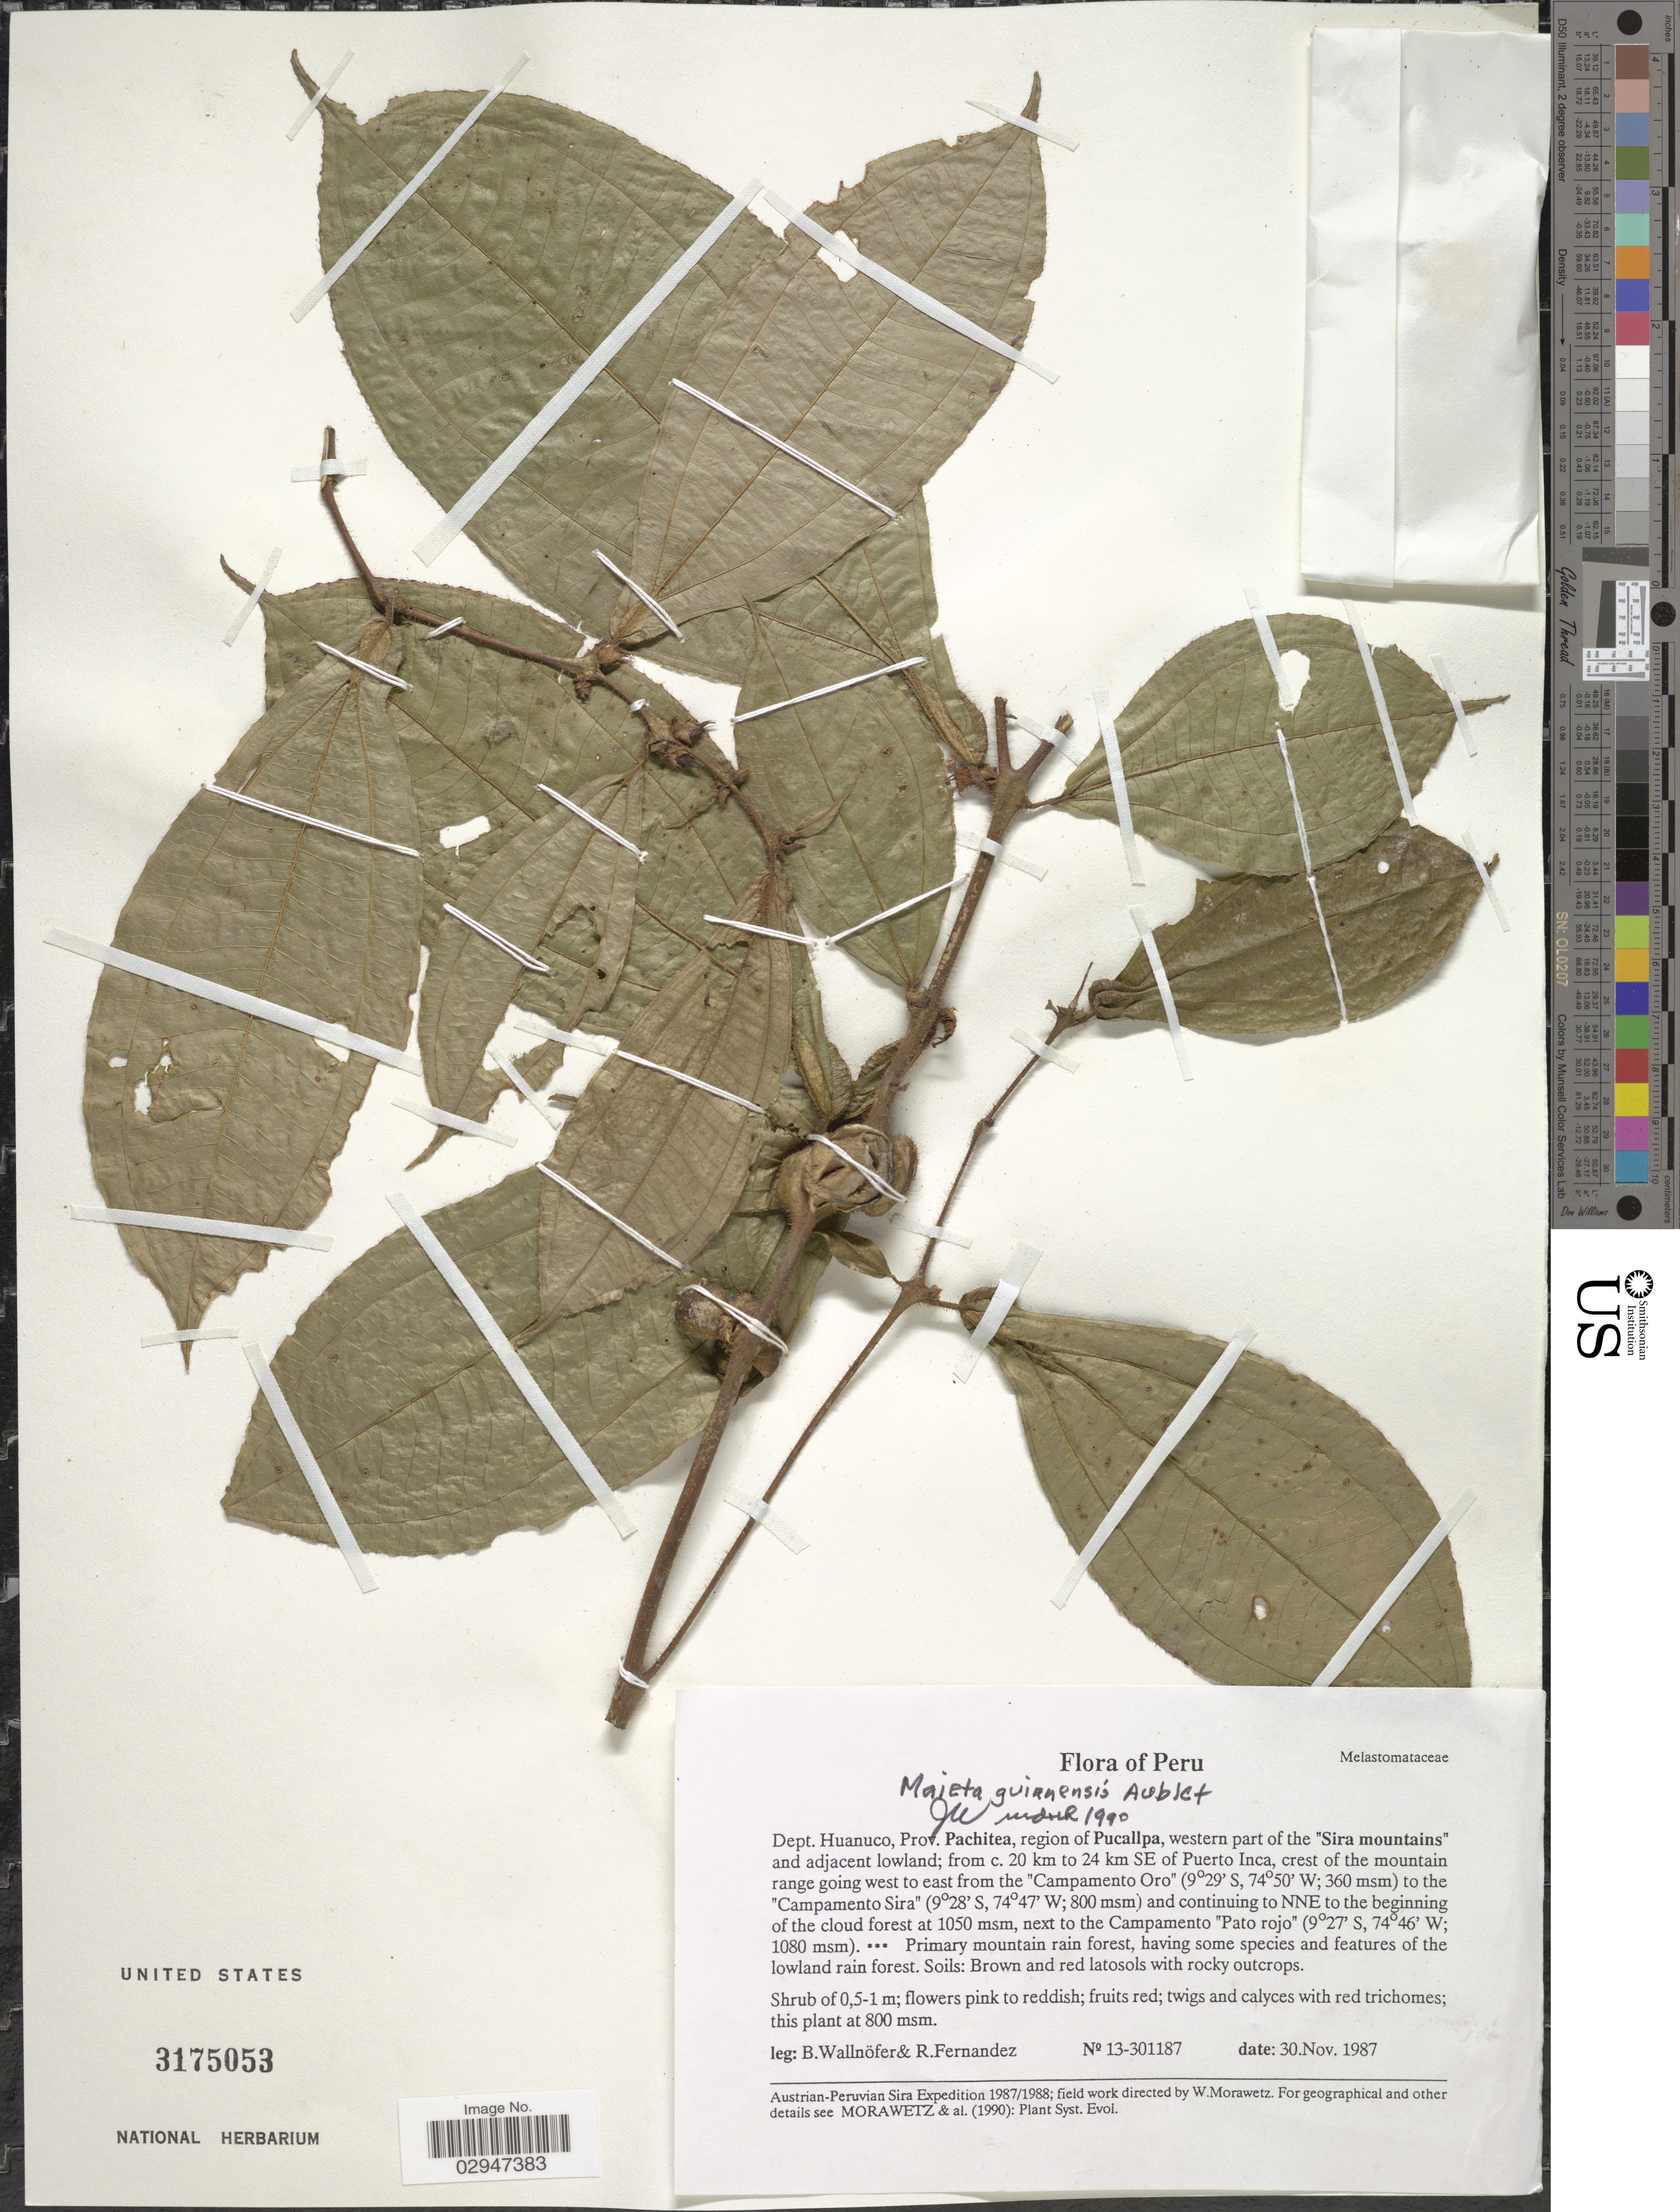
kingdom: Plantae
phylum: Tracheophyta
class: Magnoliopsida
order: Myrtales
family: Melastomataceae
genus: Maieta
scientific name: Maieta guianensis var. guianensis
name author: Aubl.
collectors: B. Wallnöfer & R. Fernandez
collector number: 13-301187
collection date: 1987-11-30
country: Peru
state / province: Huánuco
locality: Dept. Huanuco, Prov. Pachitea, region of Pucallpa, western part of the "Sira mountains" and adjacent lowland; from c. 20 km to 24 km SE of Puerto Inca, crest of the mountain range going west to east from the "Campamento Oro" to the "Campamento Sira" and continuing to NNE to the beginning of the cloud forest, next to the Campamento "Pato rojo".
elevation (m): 800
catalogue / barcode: US 3175053